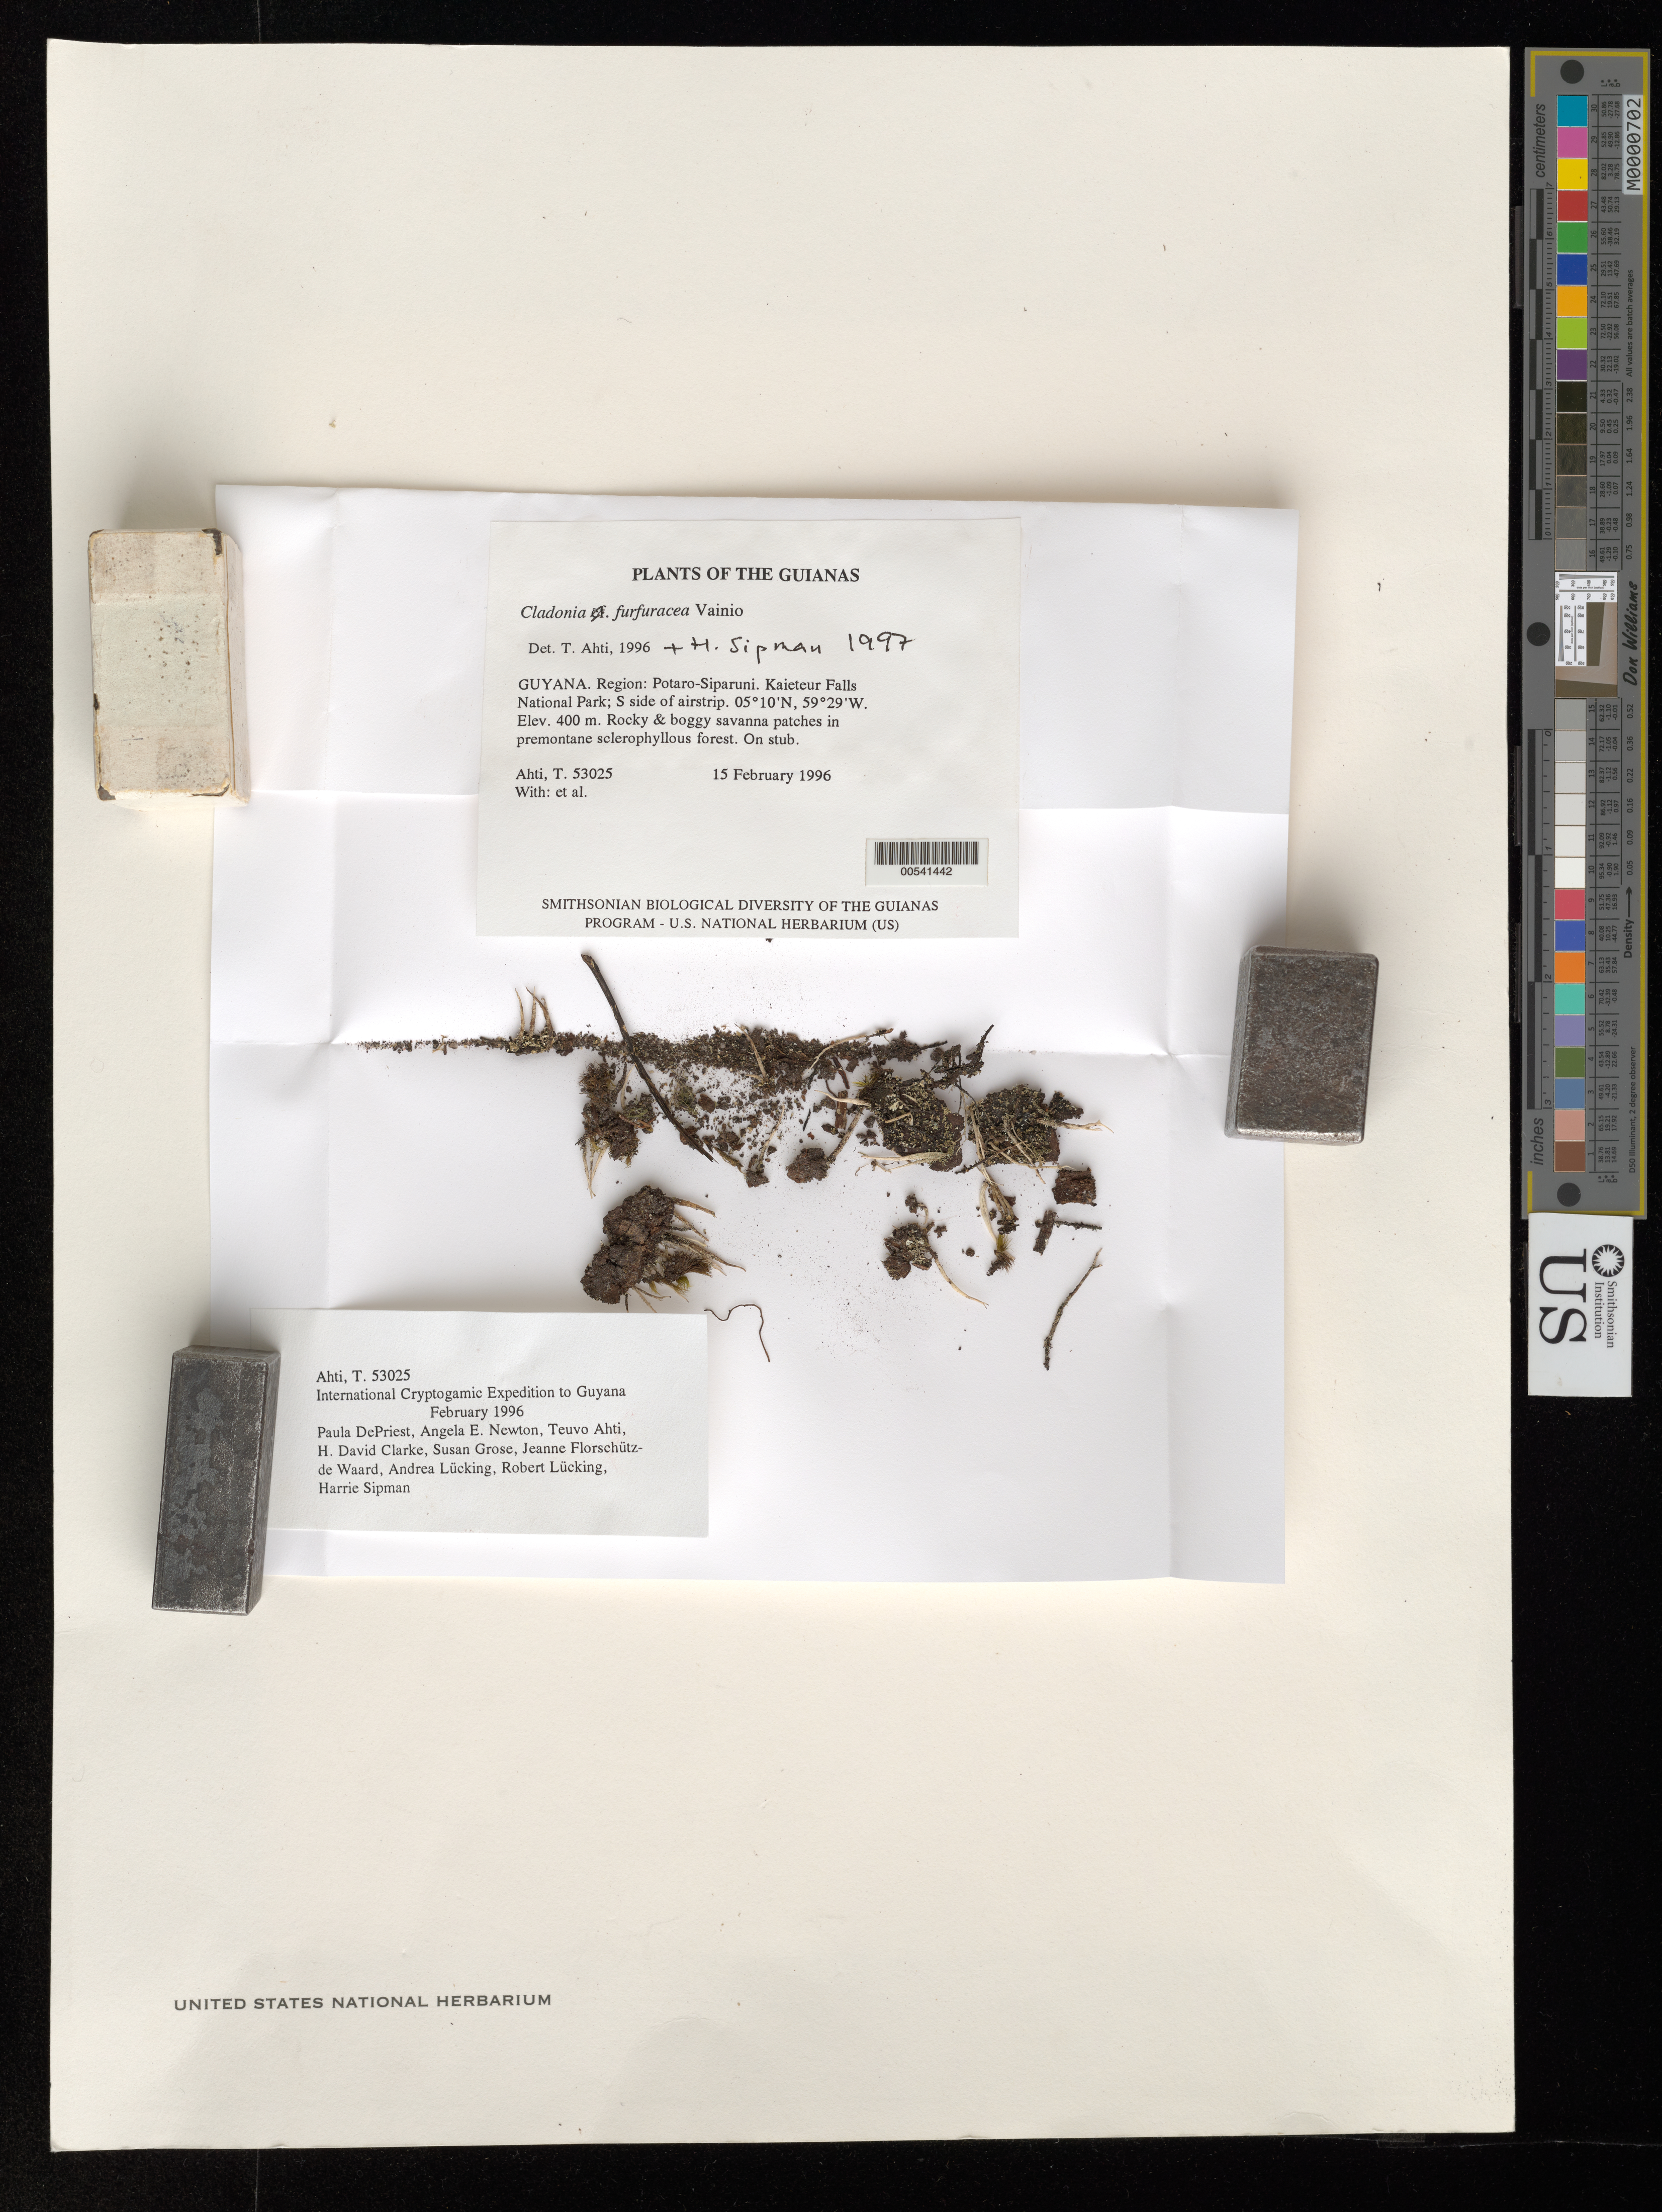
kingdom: Fungi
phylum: Ascomycota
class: Lecanoromycetes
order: Lecanorales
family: Cladoniaceae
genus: Cladonia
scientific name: Cladonia furfuracea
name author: Vain.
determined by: Ahti, Teuvo T.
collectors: T. T. Ahti et al.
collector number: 53025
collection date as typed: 15 February 1996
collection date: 1996-02-15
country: Guyana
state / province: Potaro-Siparuni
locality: Kaieteur Falls National Park; S side of airstrip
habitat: Rocky & boggy savanna patches in premontane sclerophyllous forest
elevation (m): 400